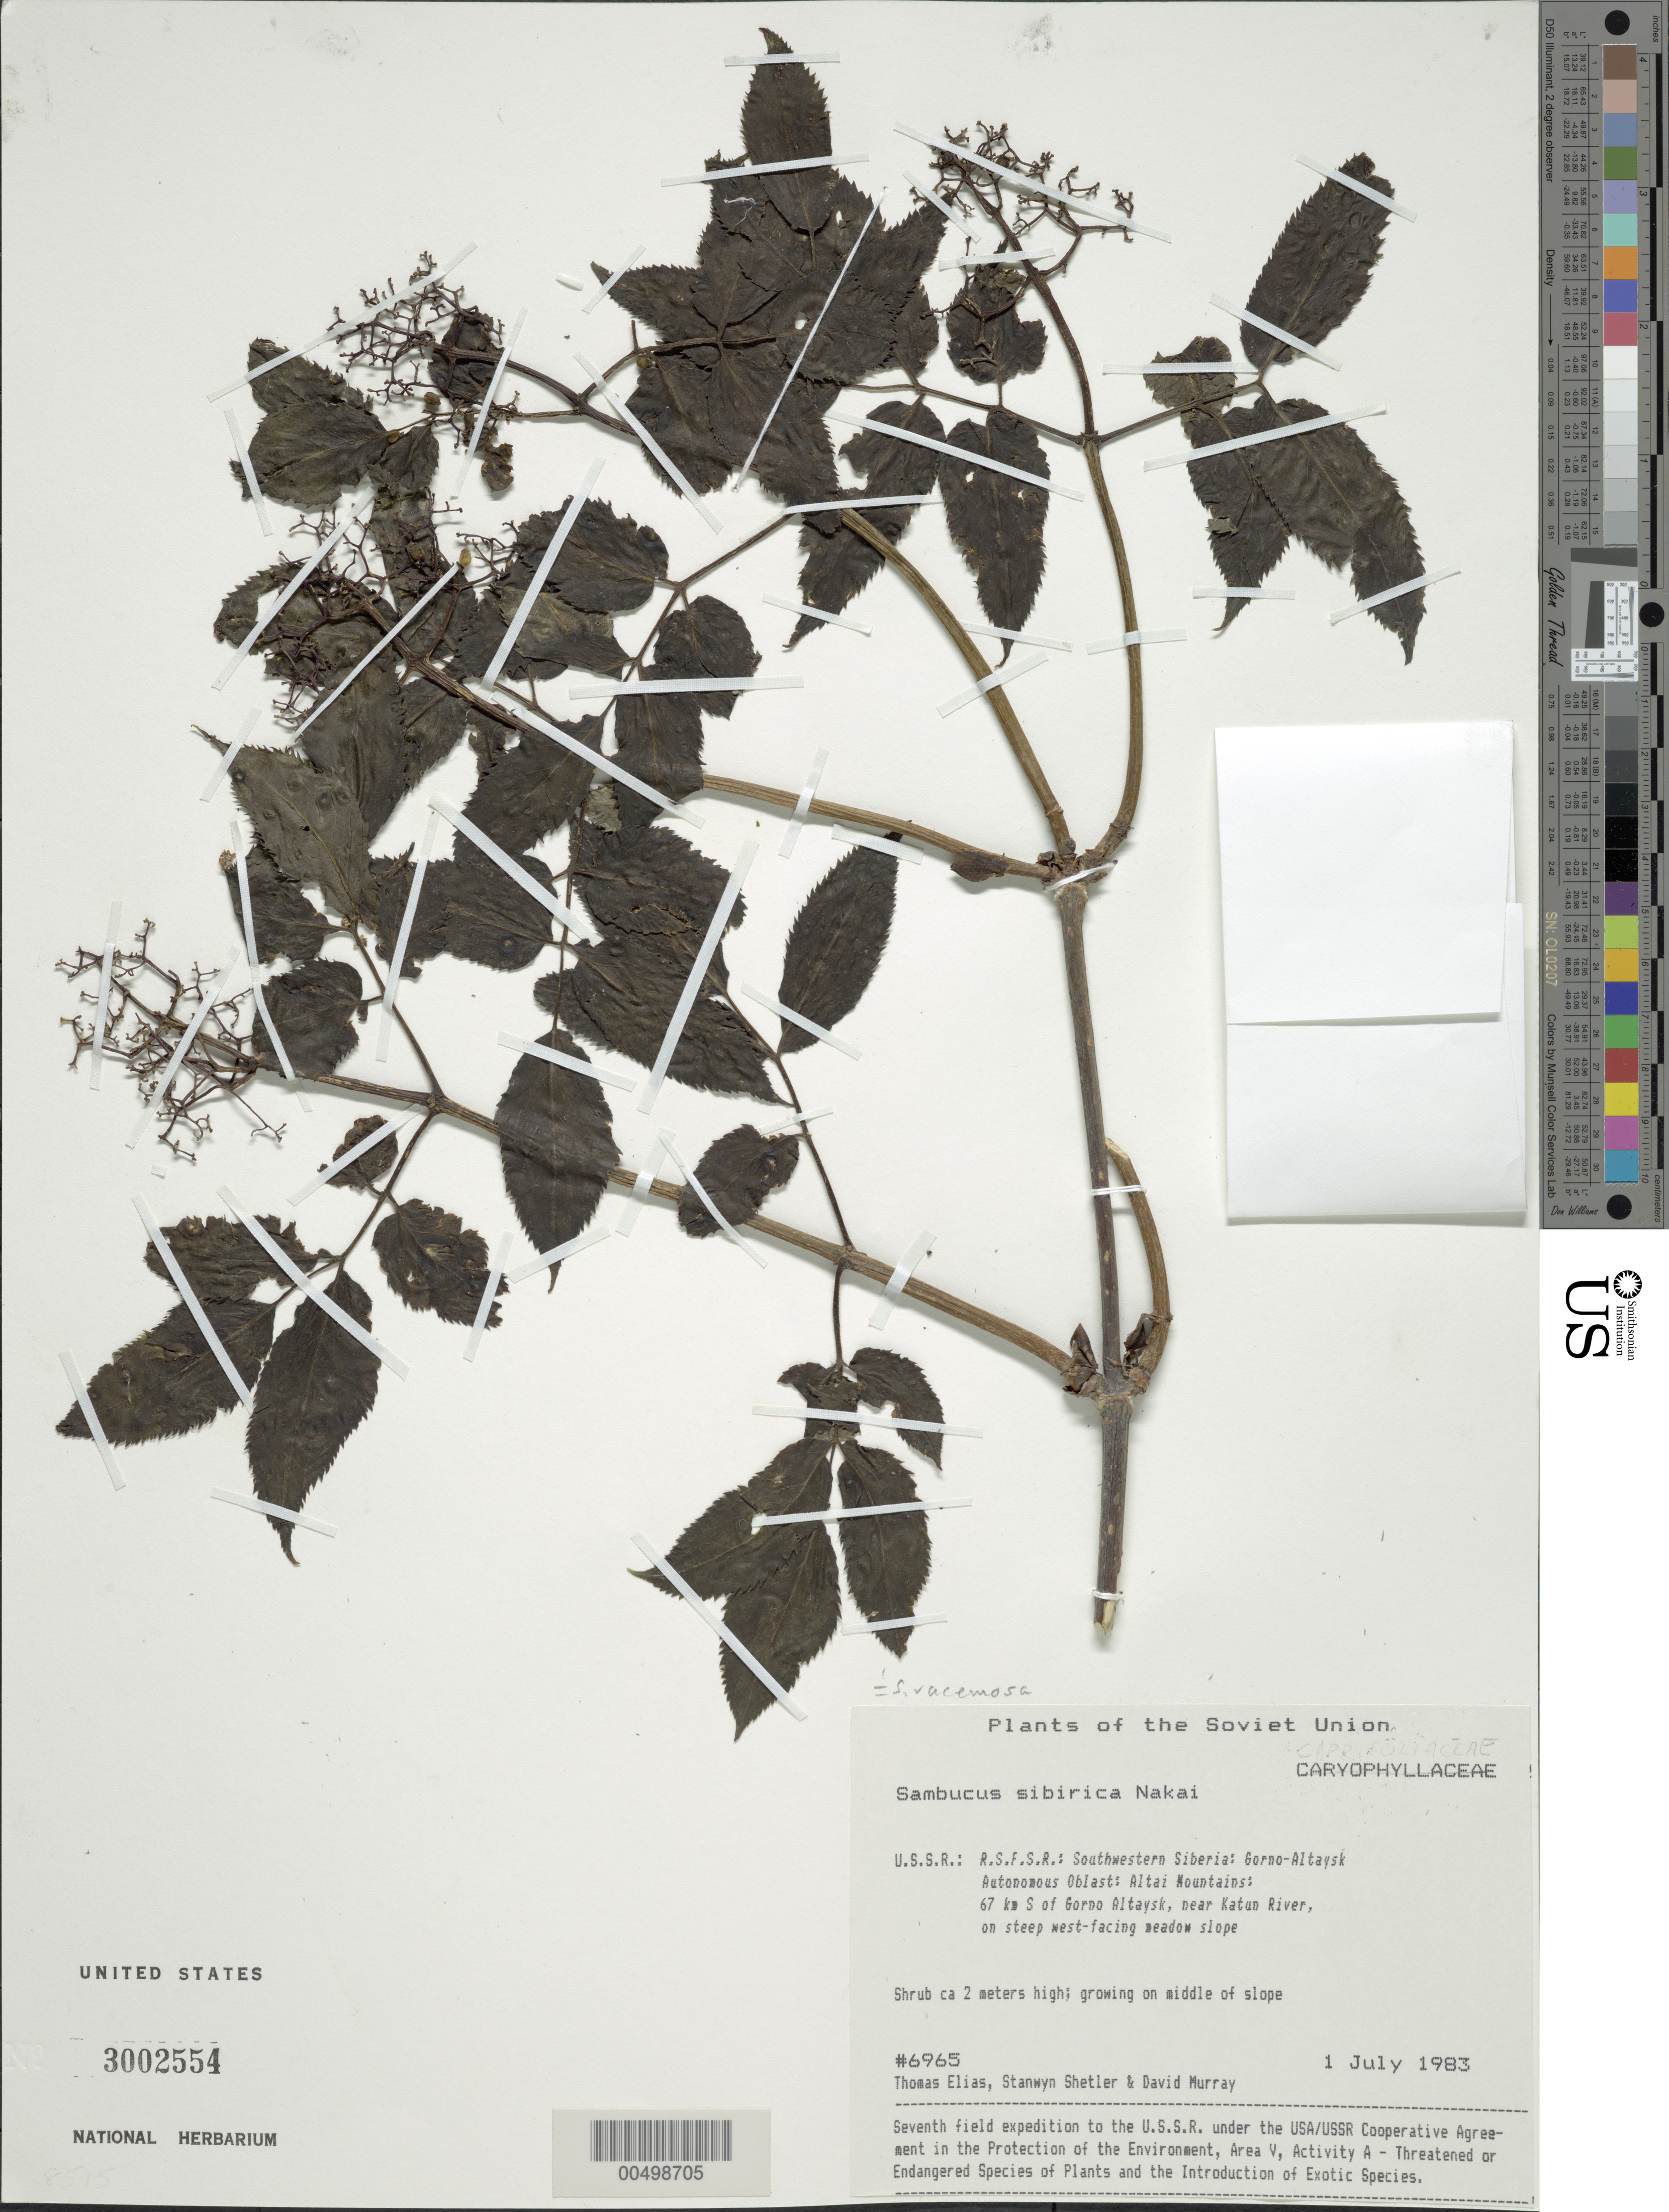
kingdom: Plantae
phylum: Tracheophyta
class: Magnoliopsida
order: Dipsacales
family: Viburnaceae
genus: Sambucus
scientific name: Sambucus sibirica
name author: Nakai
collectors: T. Elias, S. Shetler & D. F. Murray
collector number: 6965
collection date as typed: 01 Jul 1983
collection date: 1983-07-01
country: Russian Federation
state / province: Altai Republic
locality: Altai Mountains, 67 km S of Gorno-Altaysk, near Katun River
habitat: on steep west-facing meadow slope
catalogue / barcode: US 3002554